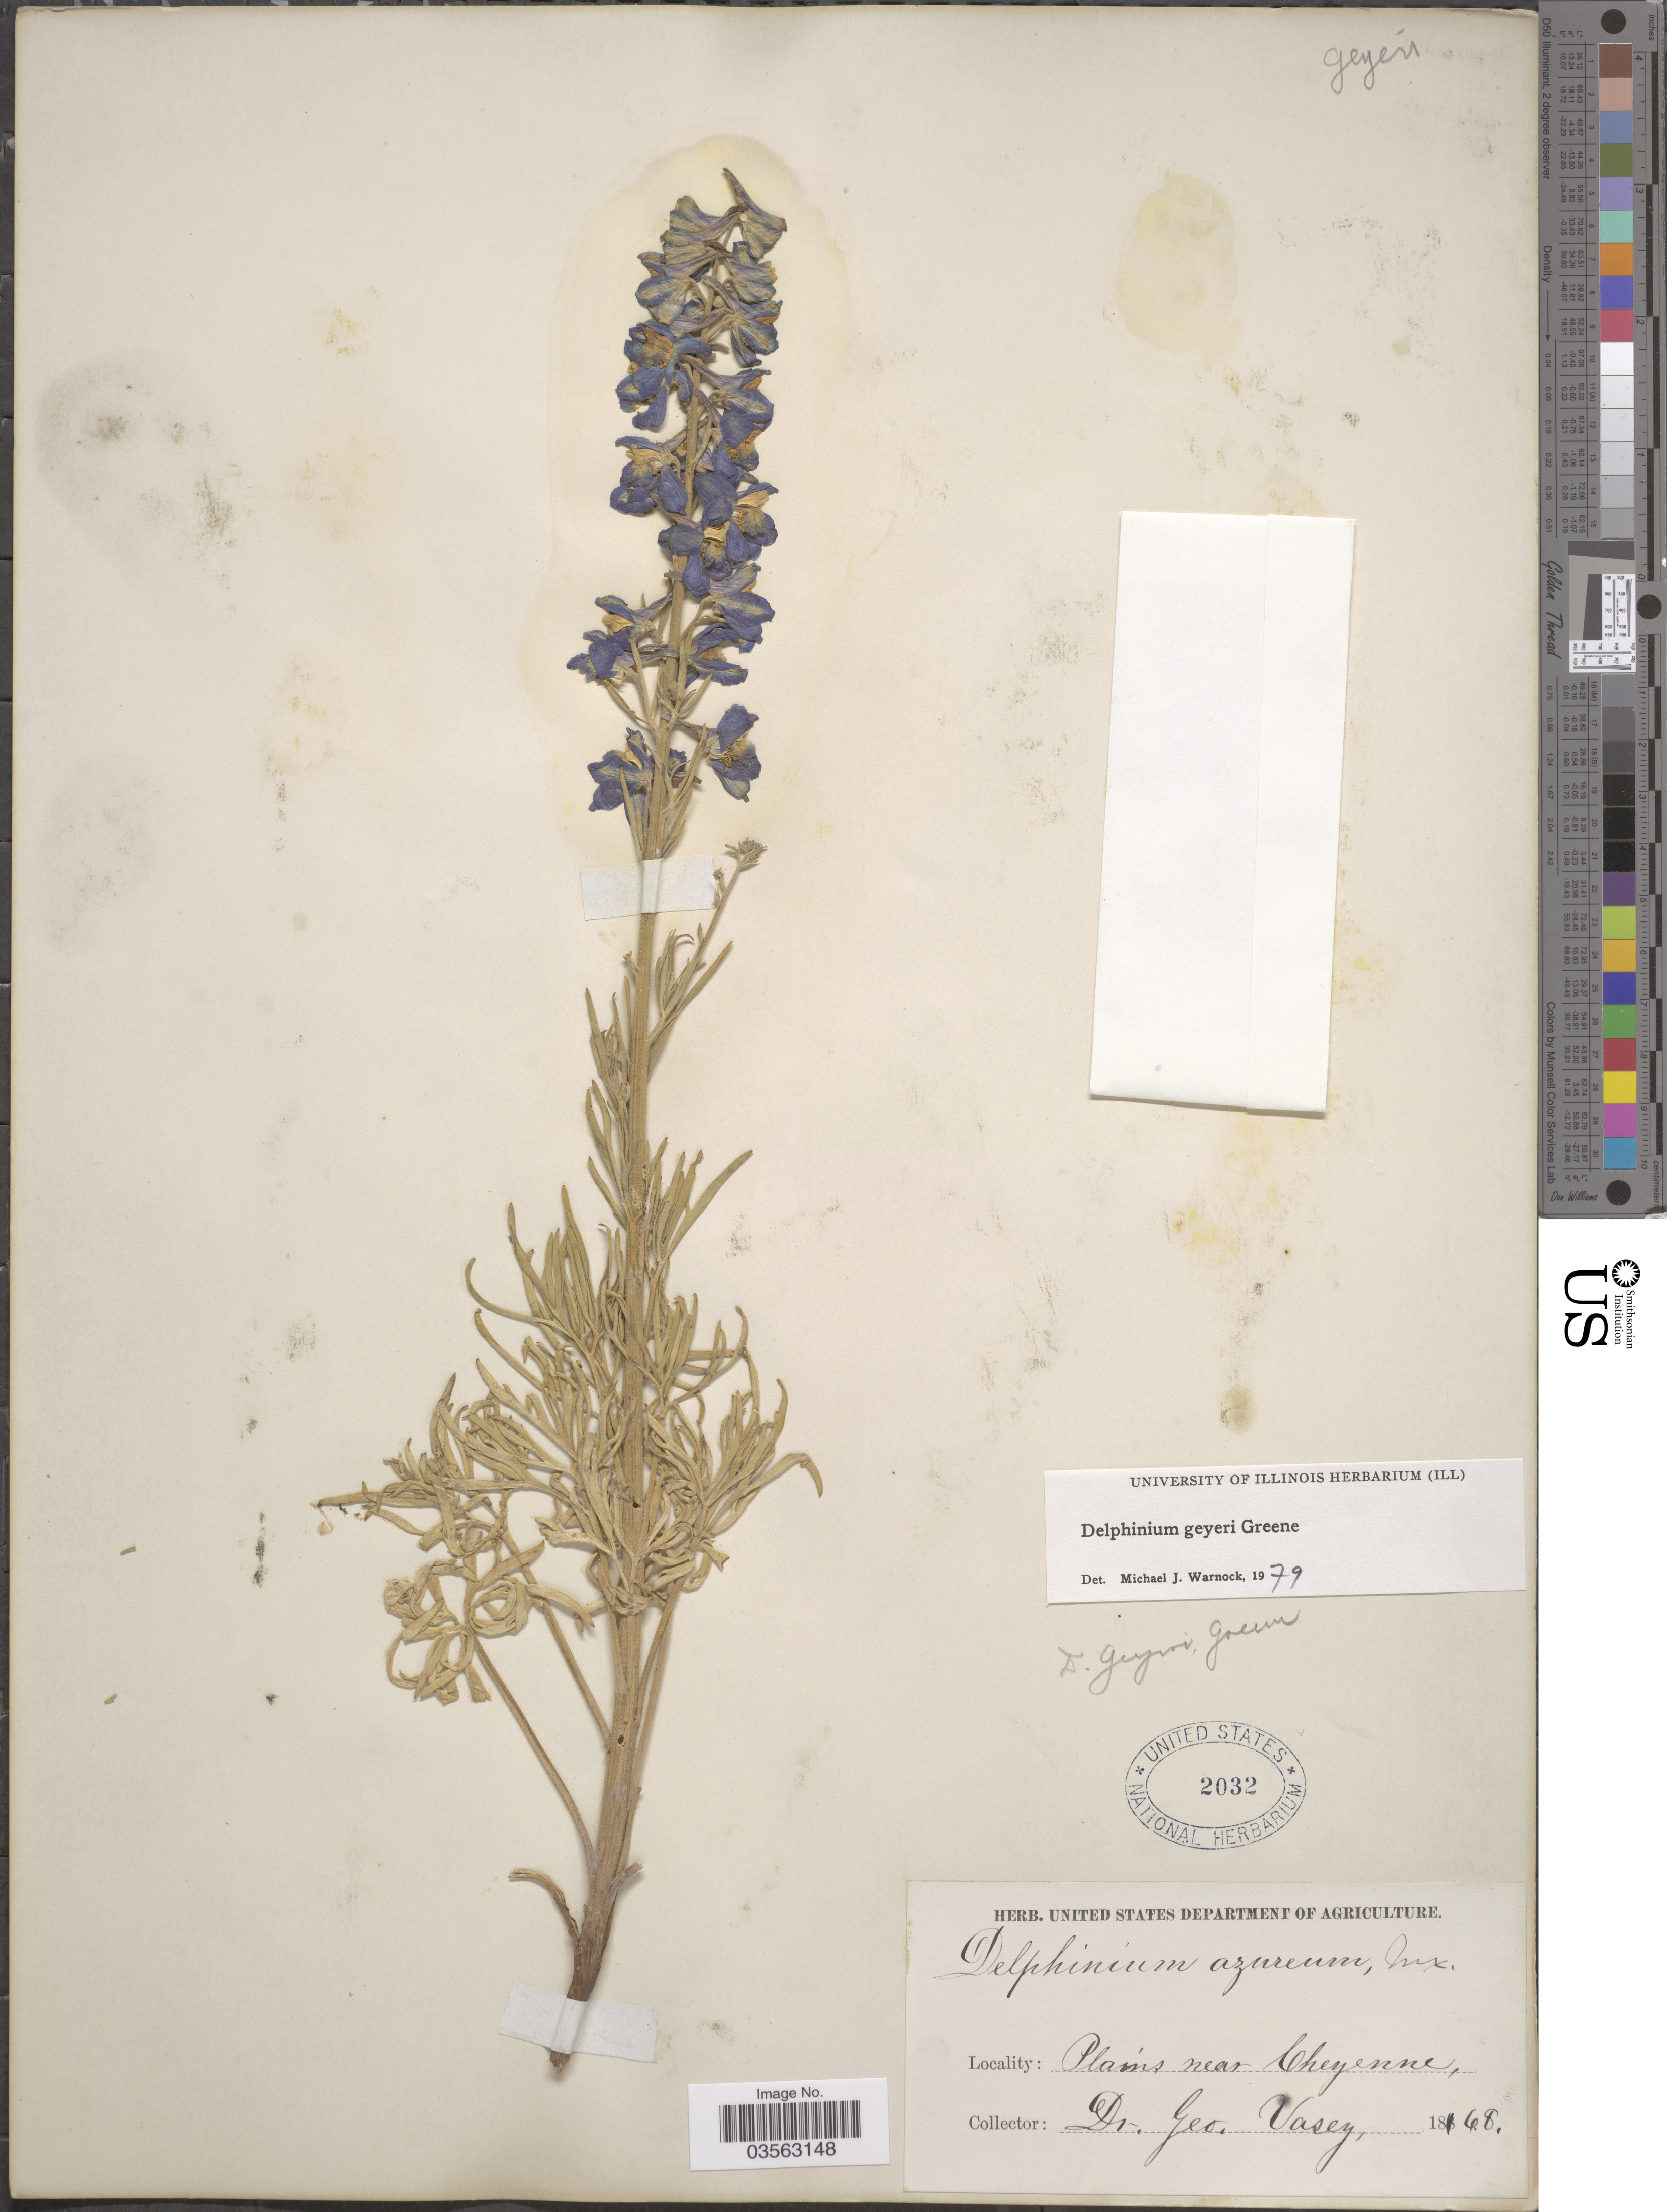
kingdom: Plantae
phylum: Tracheophyta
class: Magnoliopsida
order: Ranunculales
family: Ranunculaceae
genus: Delphinium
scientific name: Delphinium geyeri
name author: Greene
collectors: G. Vasey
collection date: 1848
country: United States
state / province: Wyoming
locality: Plains near Cheyenne.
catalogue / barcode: US 2032